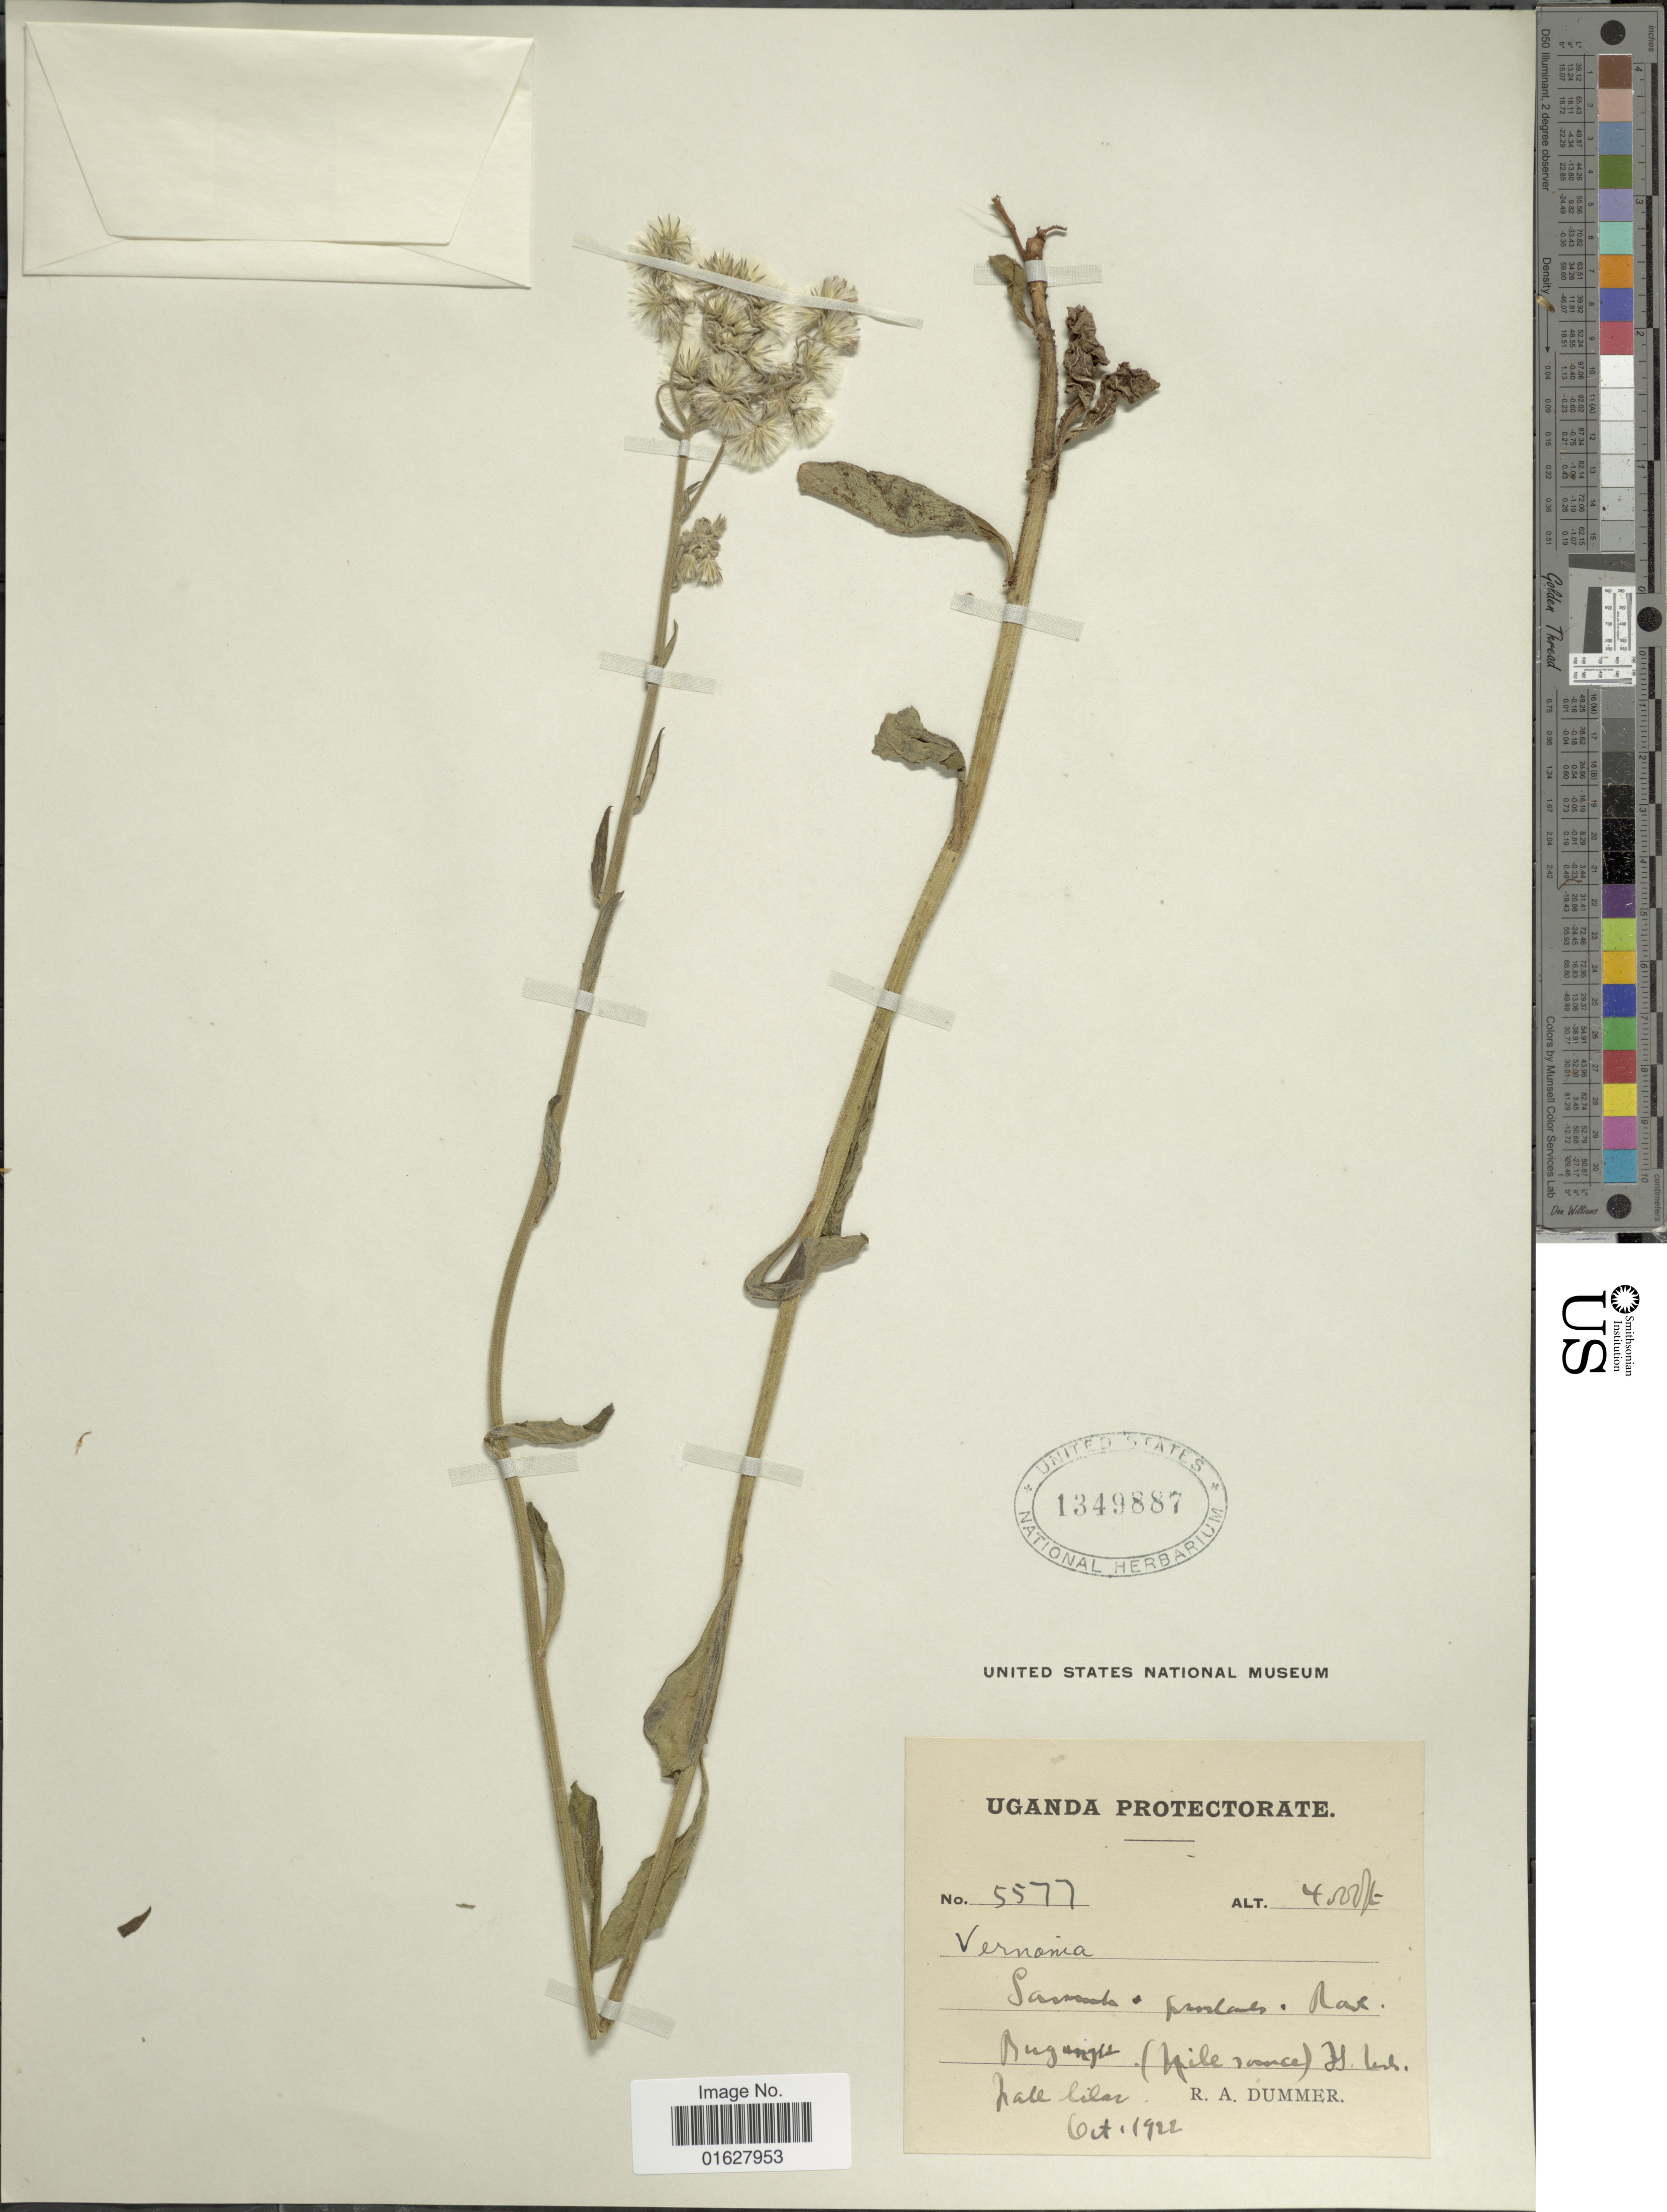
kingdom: Plantae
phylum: Tracheophyta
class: Magnoliopsida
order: Asterales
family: Asteraceae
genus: Vernonia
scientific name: Vernonia sp.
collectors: R. Dümmer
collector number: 5577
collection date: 1922-10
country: Uganda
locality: Uganda. Bugungu.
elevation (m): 1219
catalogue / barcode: US 1349887